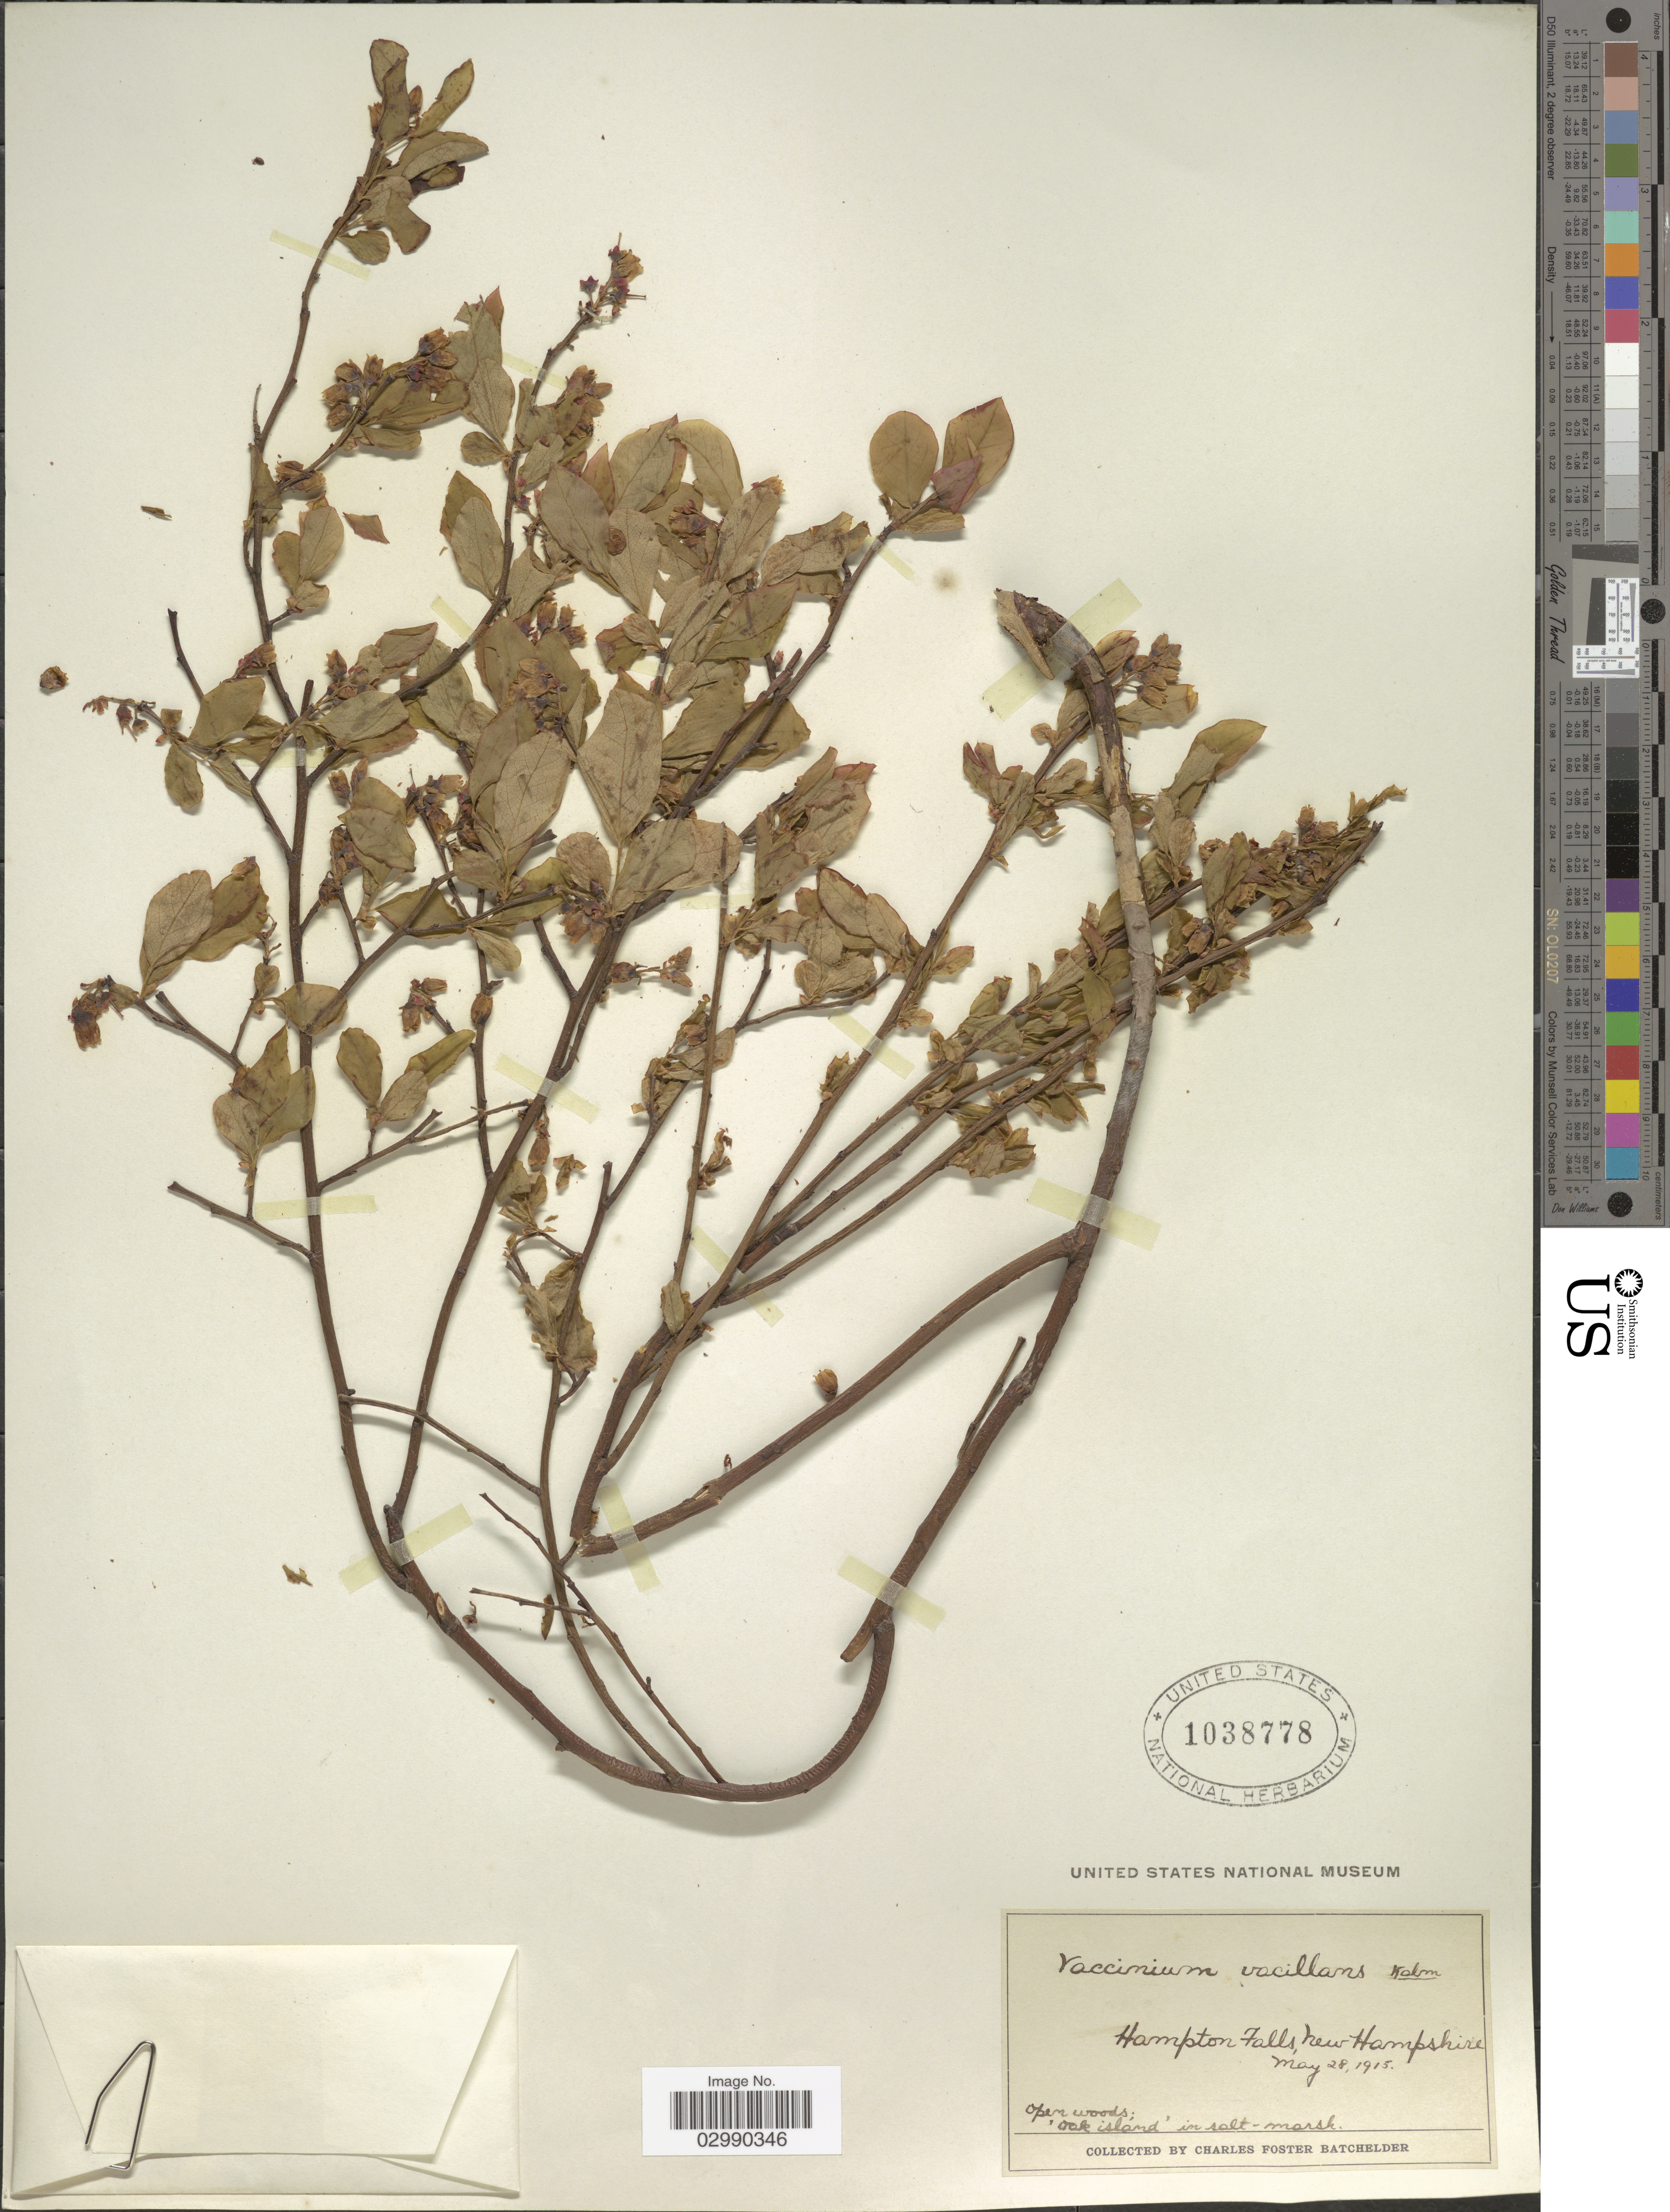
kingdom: Plantae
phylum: Tracheophyta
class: Magnoliopsida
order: Ericales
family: Ericaceae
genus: Vaccinium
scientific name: Vaccinium vacillans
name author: Kalm ex Torr.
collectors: C. Batchelder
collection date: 1915-05-28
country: United States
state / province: New Hampshire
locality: Hampton Falls.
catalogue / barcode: US 1038778